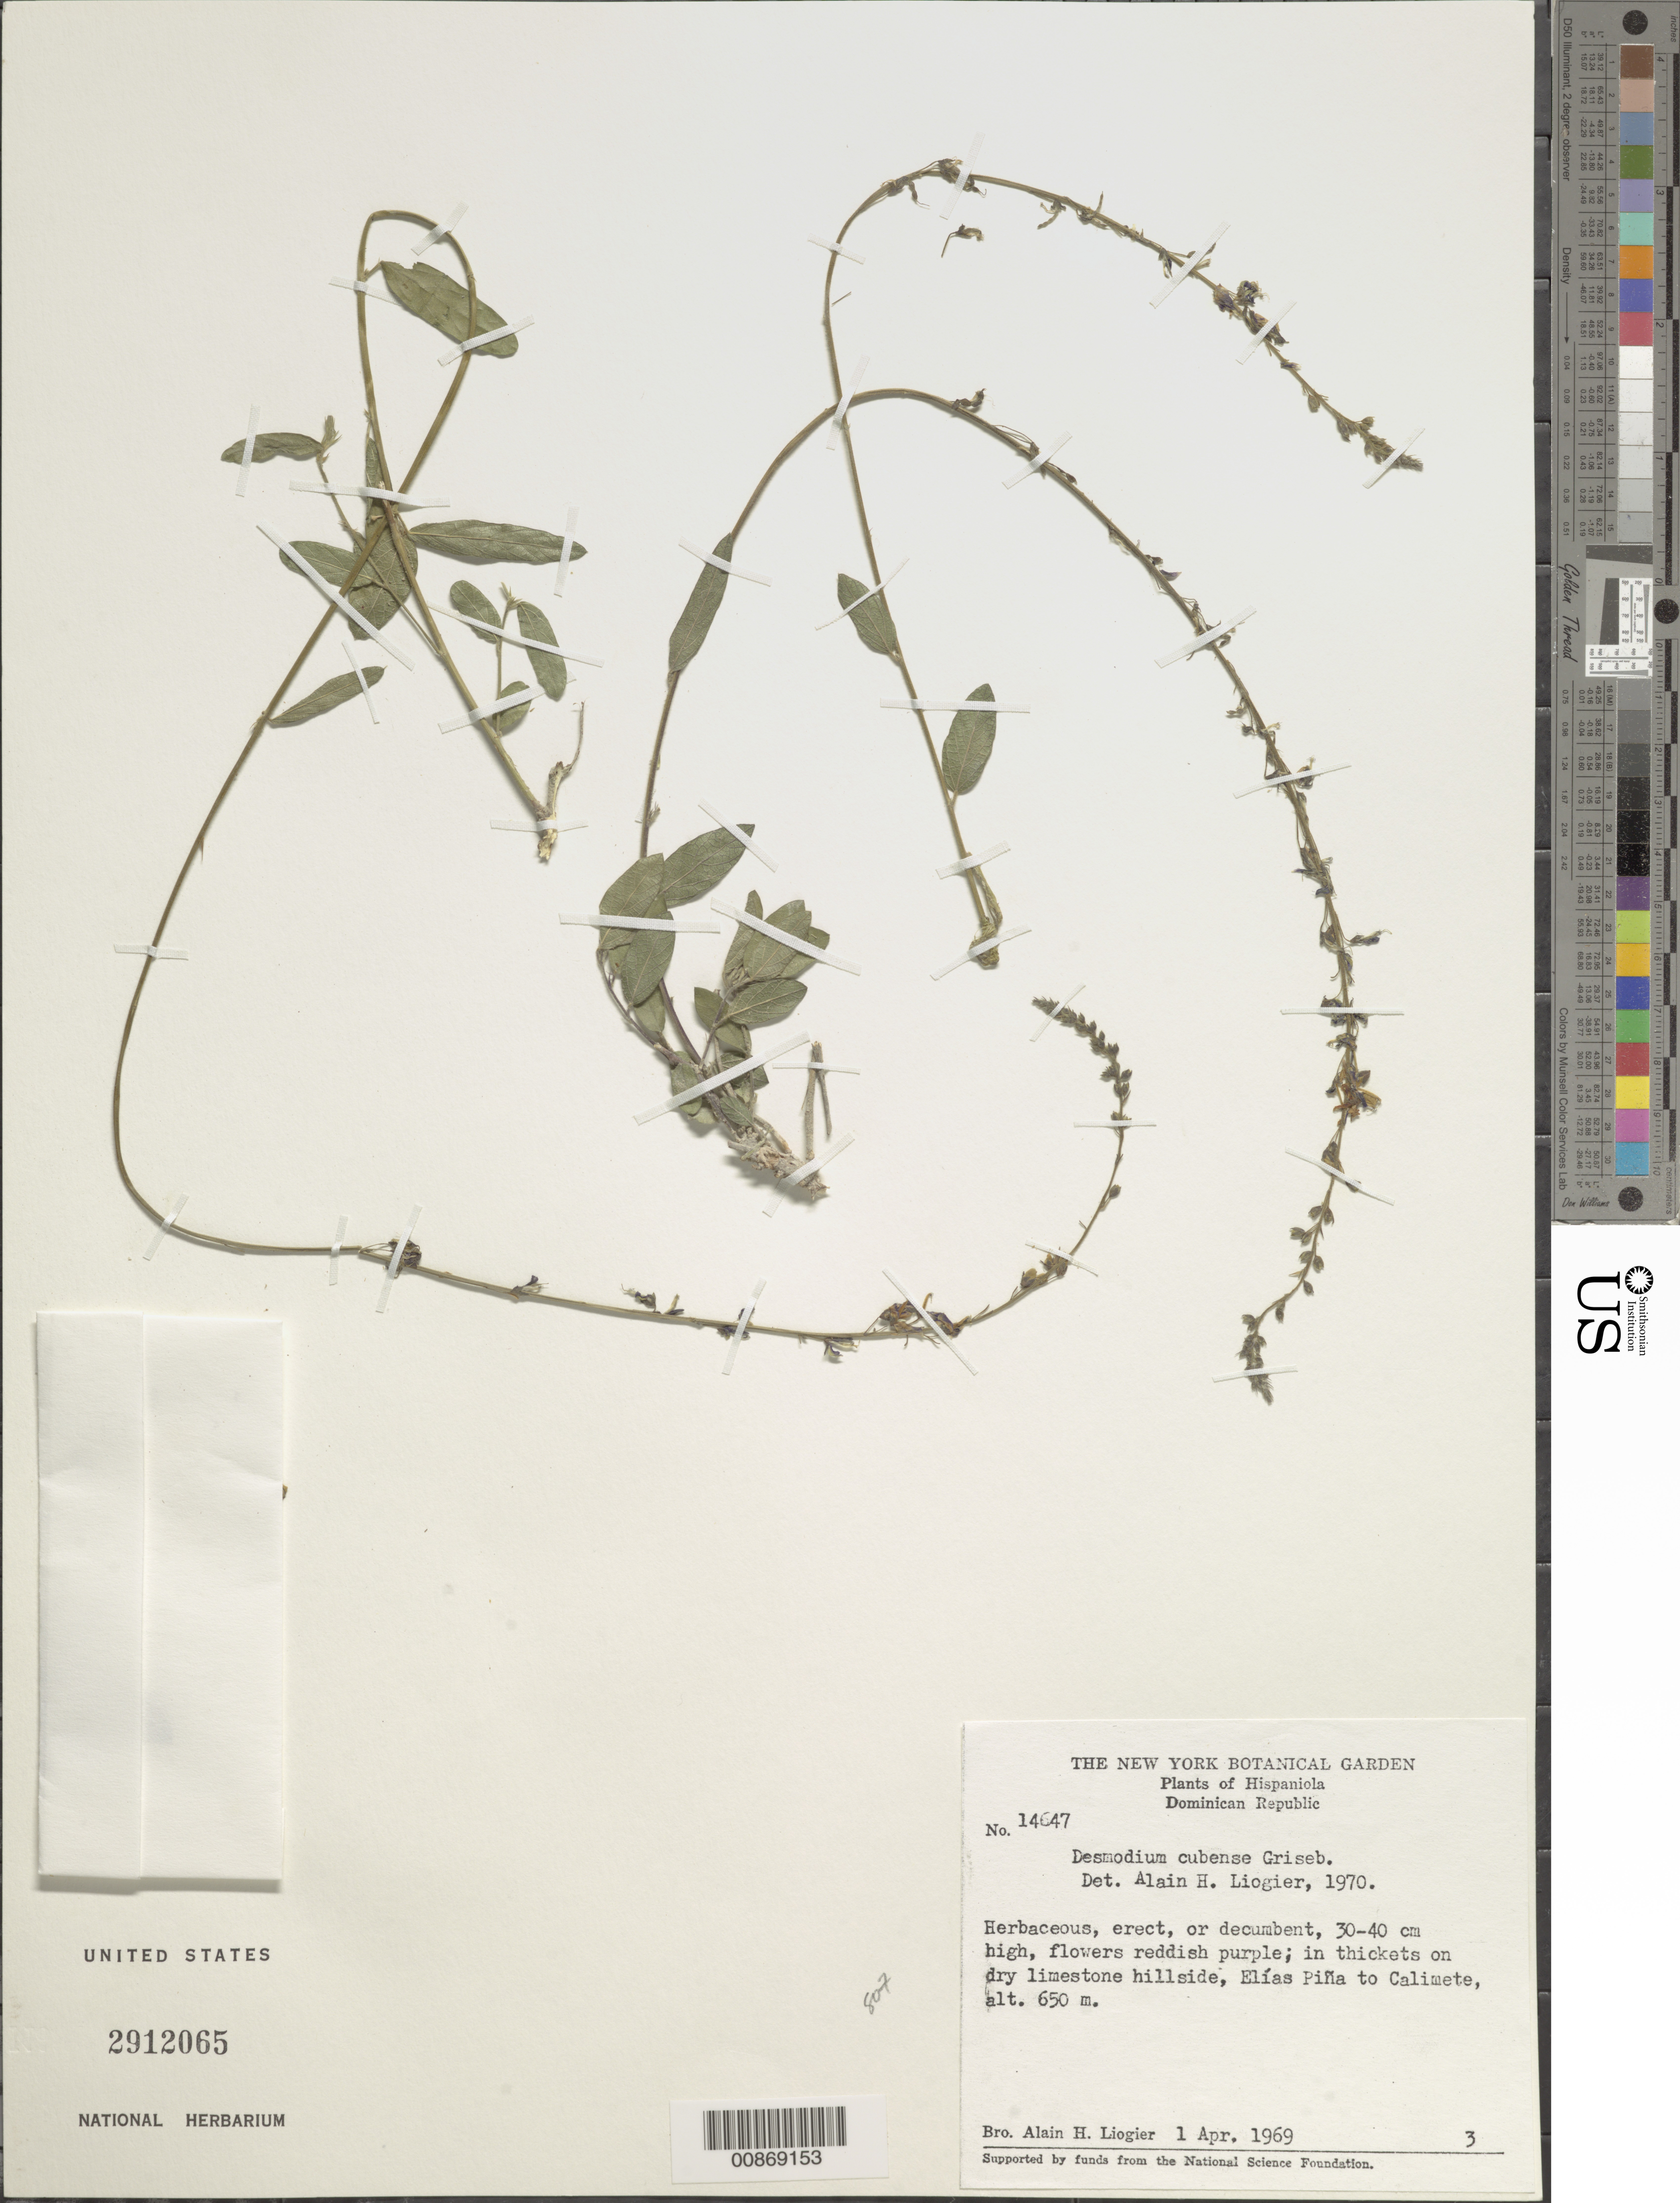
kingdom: Plantae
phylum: Tracheophyta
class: Magnoliopsida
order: Fabales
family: Fabaceae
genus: Desmodium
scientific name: Desmodium cubense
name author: Griseb.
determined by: Liogier, Alain H.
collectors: A. H. Liogier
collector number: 14647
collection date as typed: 01 Apr 1969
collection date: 1969-04-01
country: Dominican Republic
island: Hispaniola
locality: Elías Piña to Calimete.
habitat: In thickets on dry limestone hillside.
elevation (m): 650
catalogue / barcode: US 2912065